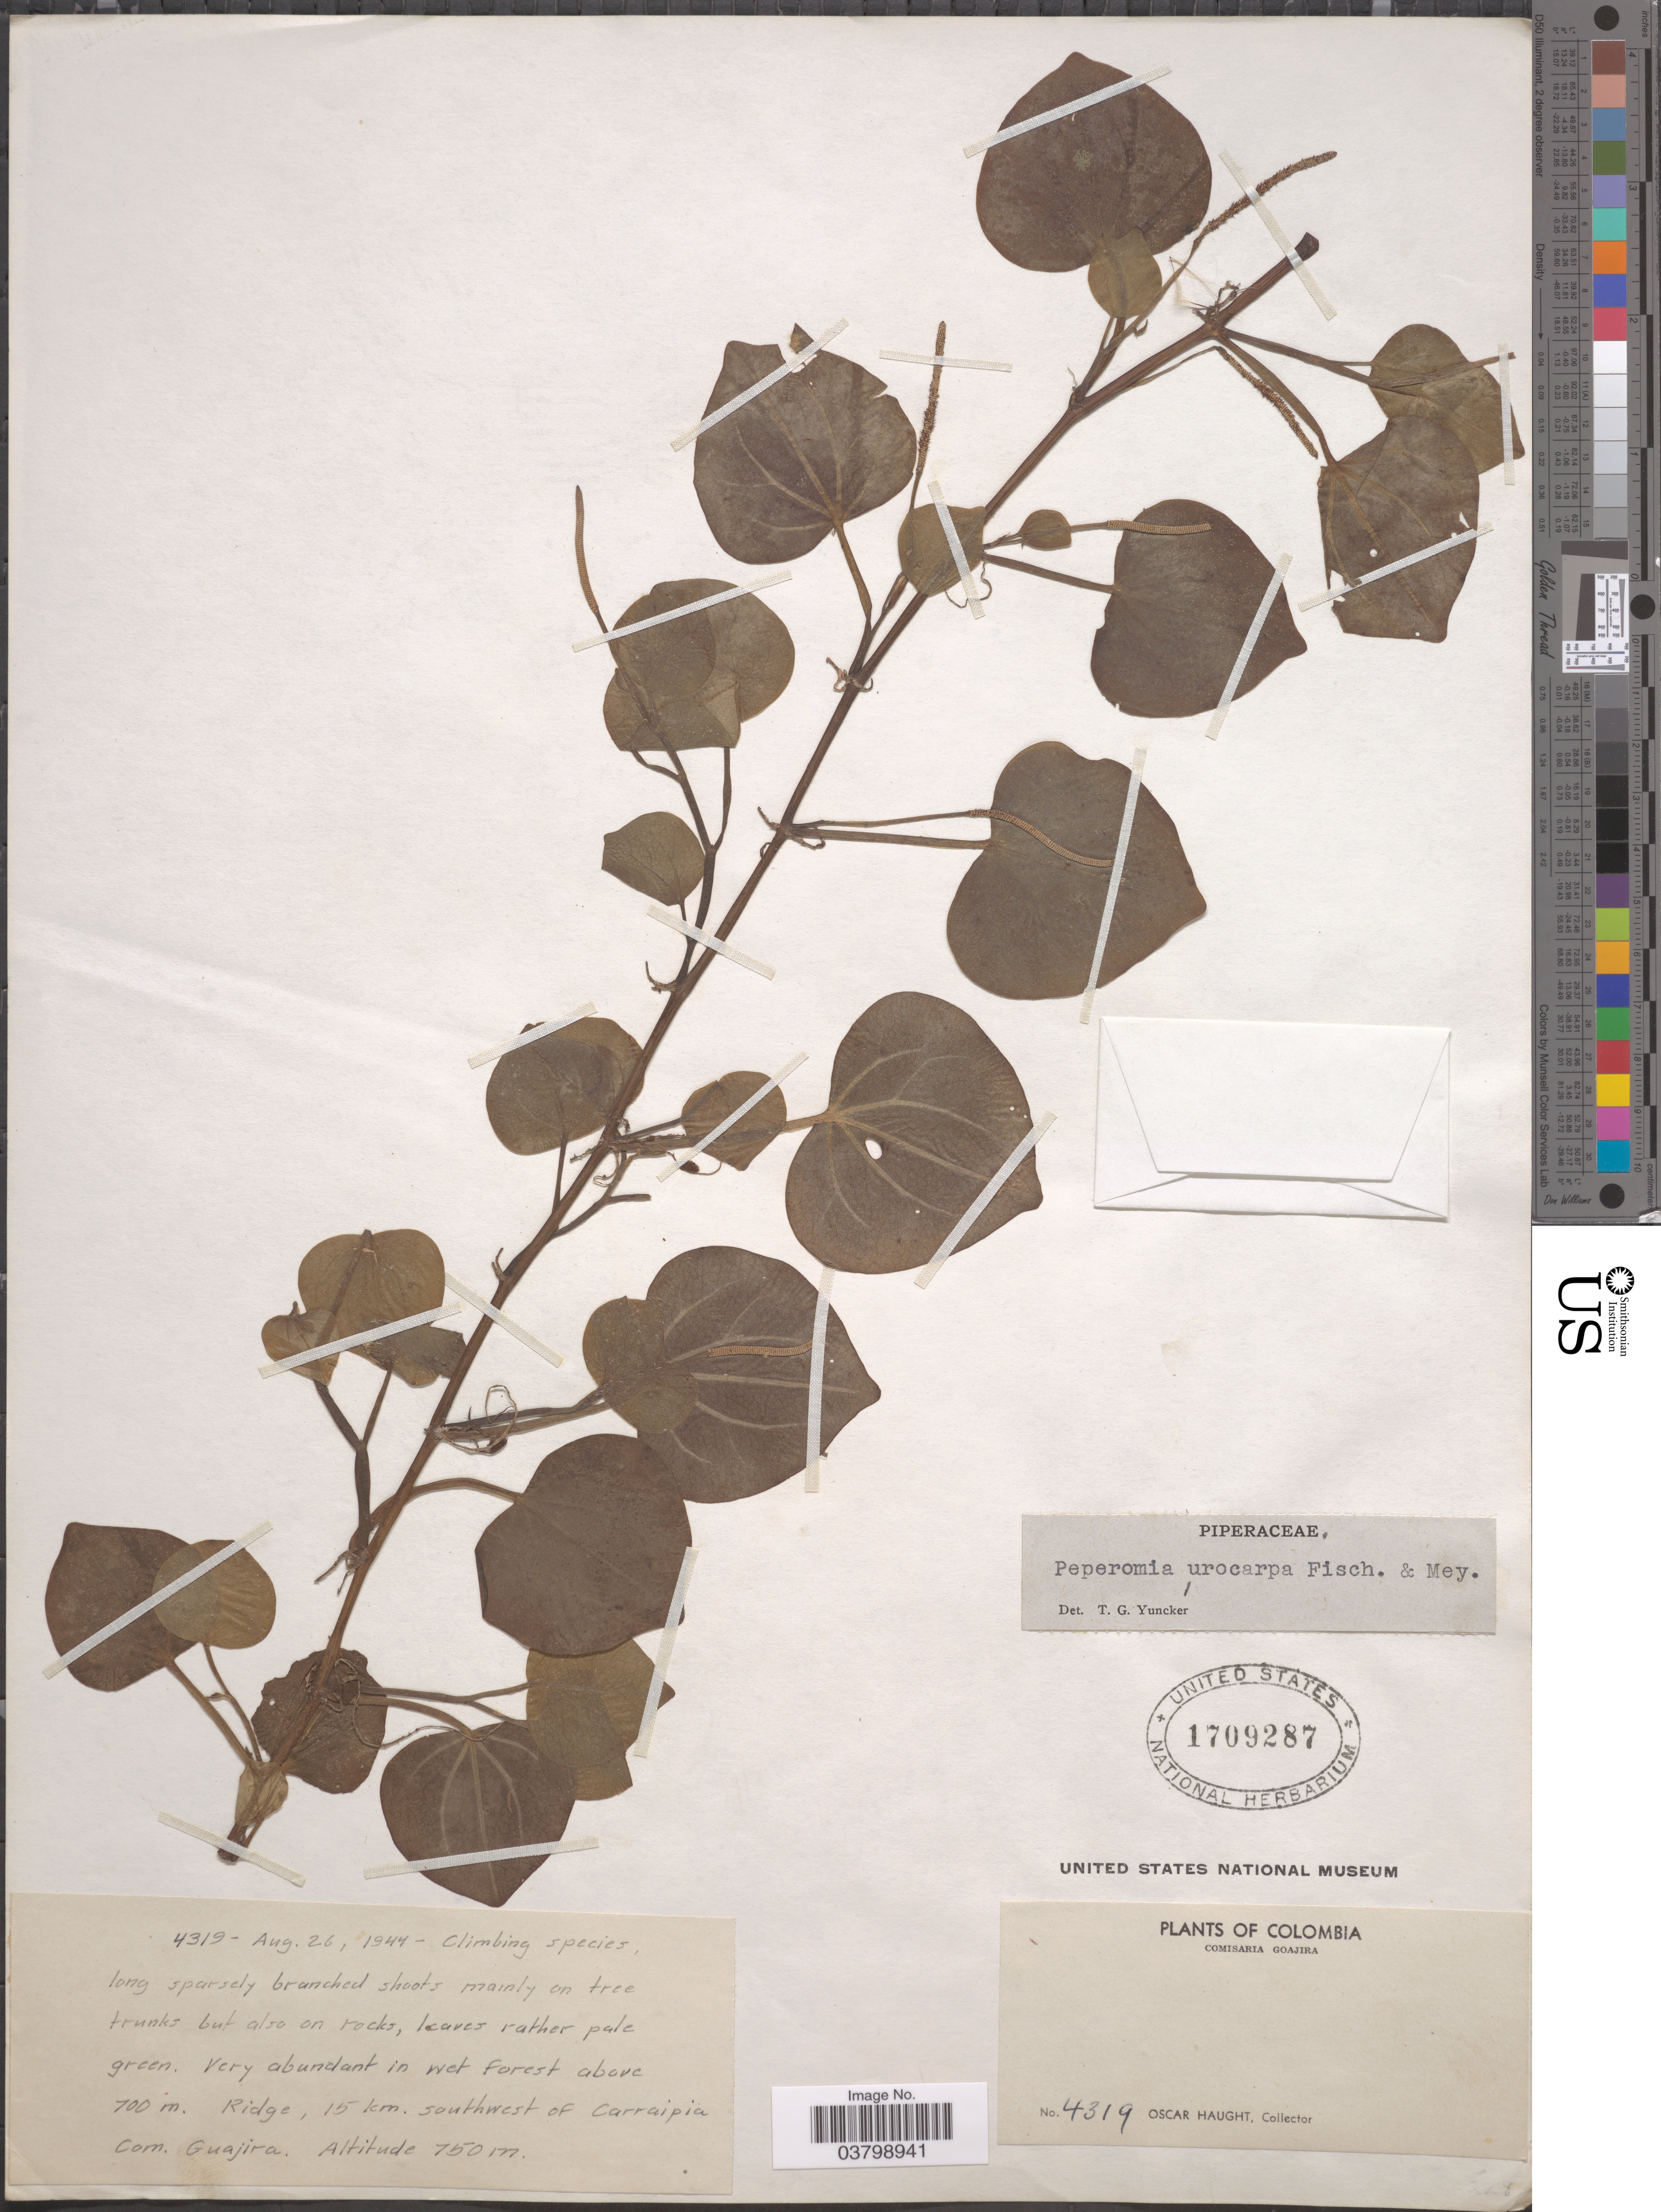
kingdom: Plantae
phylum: Tracheophyta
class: Magnoliopsida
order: Piperales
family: Piperaceae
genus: Peperomia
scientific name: Peperomia urocarpa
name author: Fisch. & C.A. Mey.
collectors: O. L. Haught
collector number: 4319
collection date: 1944-08-26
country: Colombia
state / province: La Guajira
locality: Comisaria Goajira. Ridge, 15 km. southwest of Carraipia. Com. Guajira.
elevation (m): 750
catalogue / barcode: US 1709287